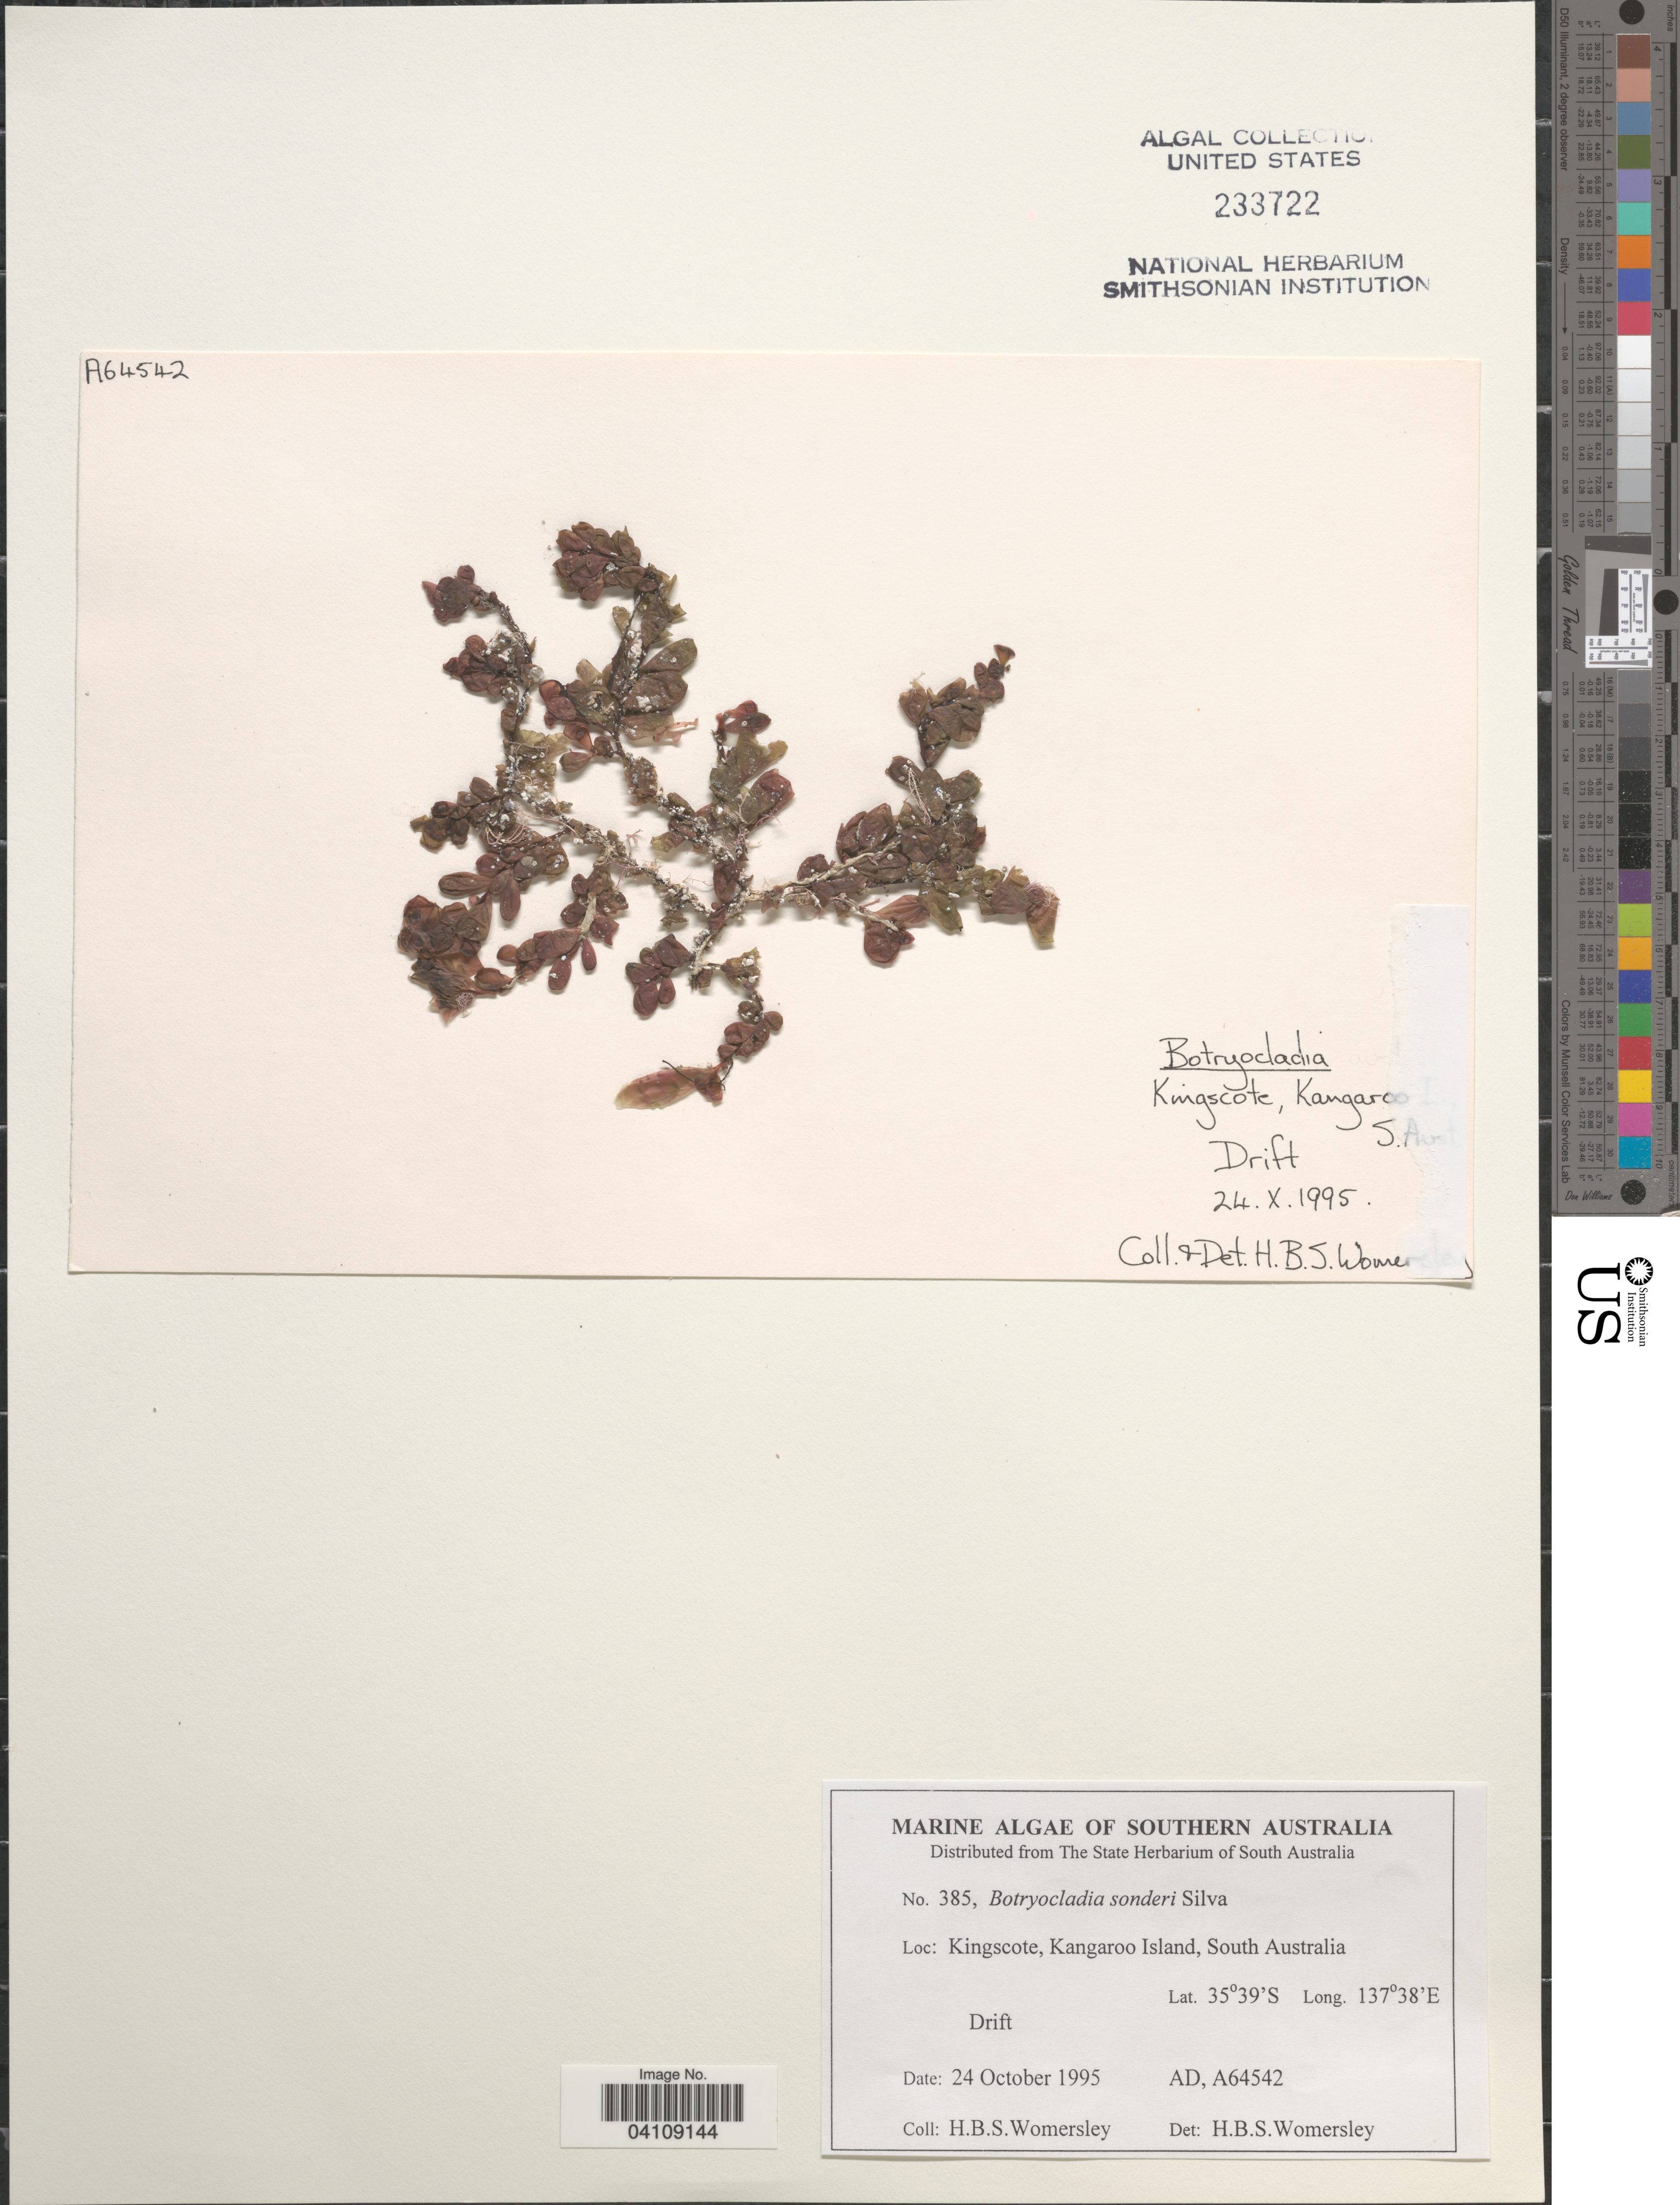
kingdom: Plantae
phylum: Rhodophyta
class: Florideophyceae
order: Rhodymeniales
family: Rhodymeniaceae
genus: Botryocladia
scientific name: Botryocladia sonderi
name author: P.C. Silva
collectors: H. B. S. Womersley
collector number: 385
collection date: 1995-10-24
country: Australia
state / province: South Australia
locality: Southern Australia. Kingscote, Kangaroo Island.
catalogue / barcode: US 233722